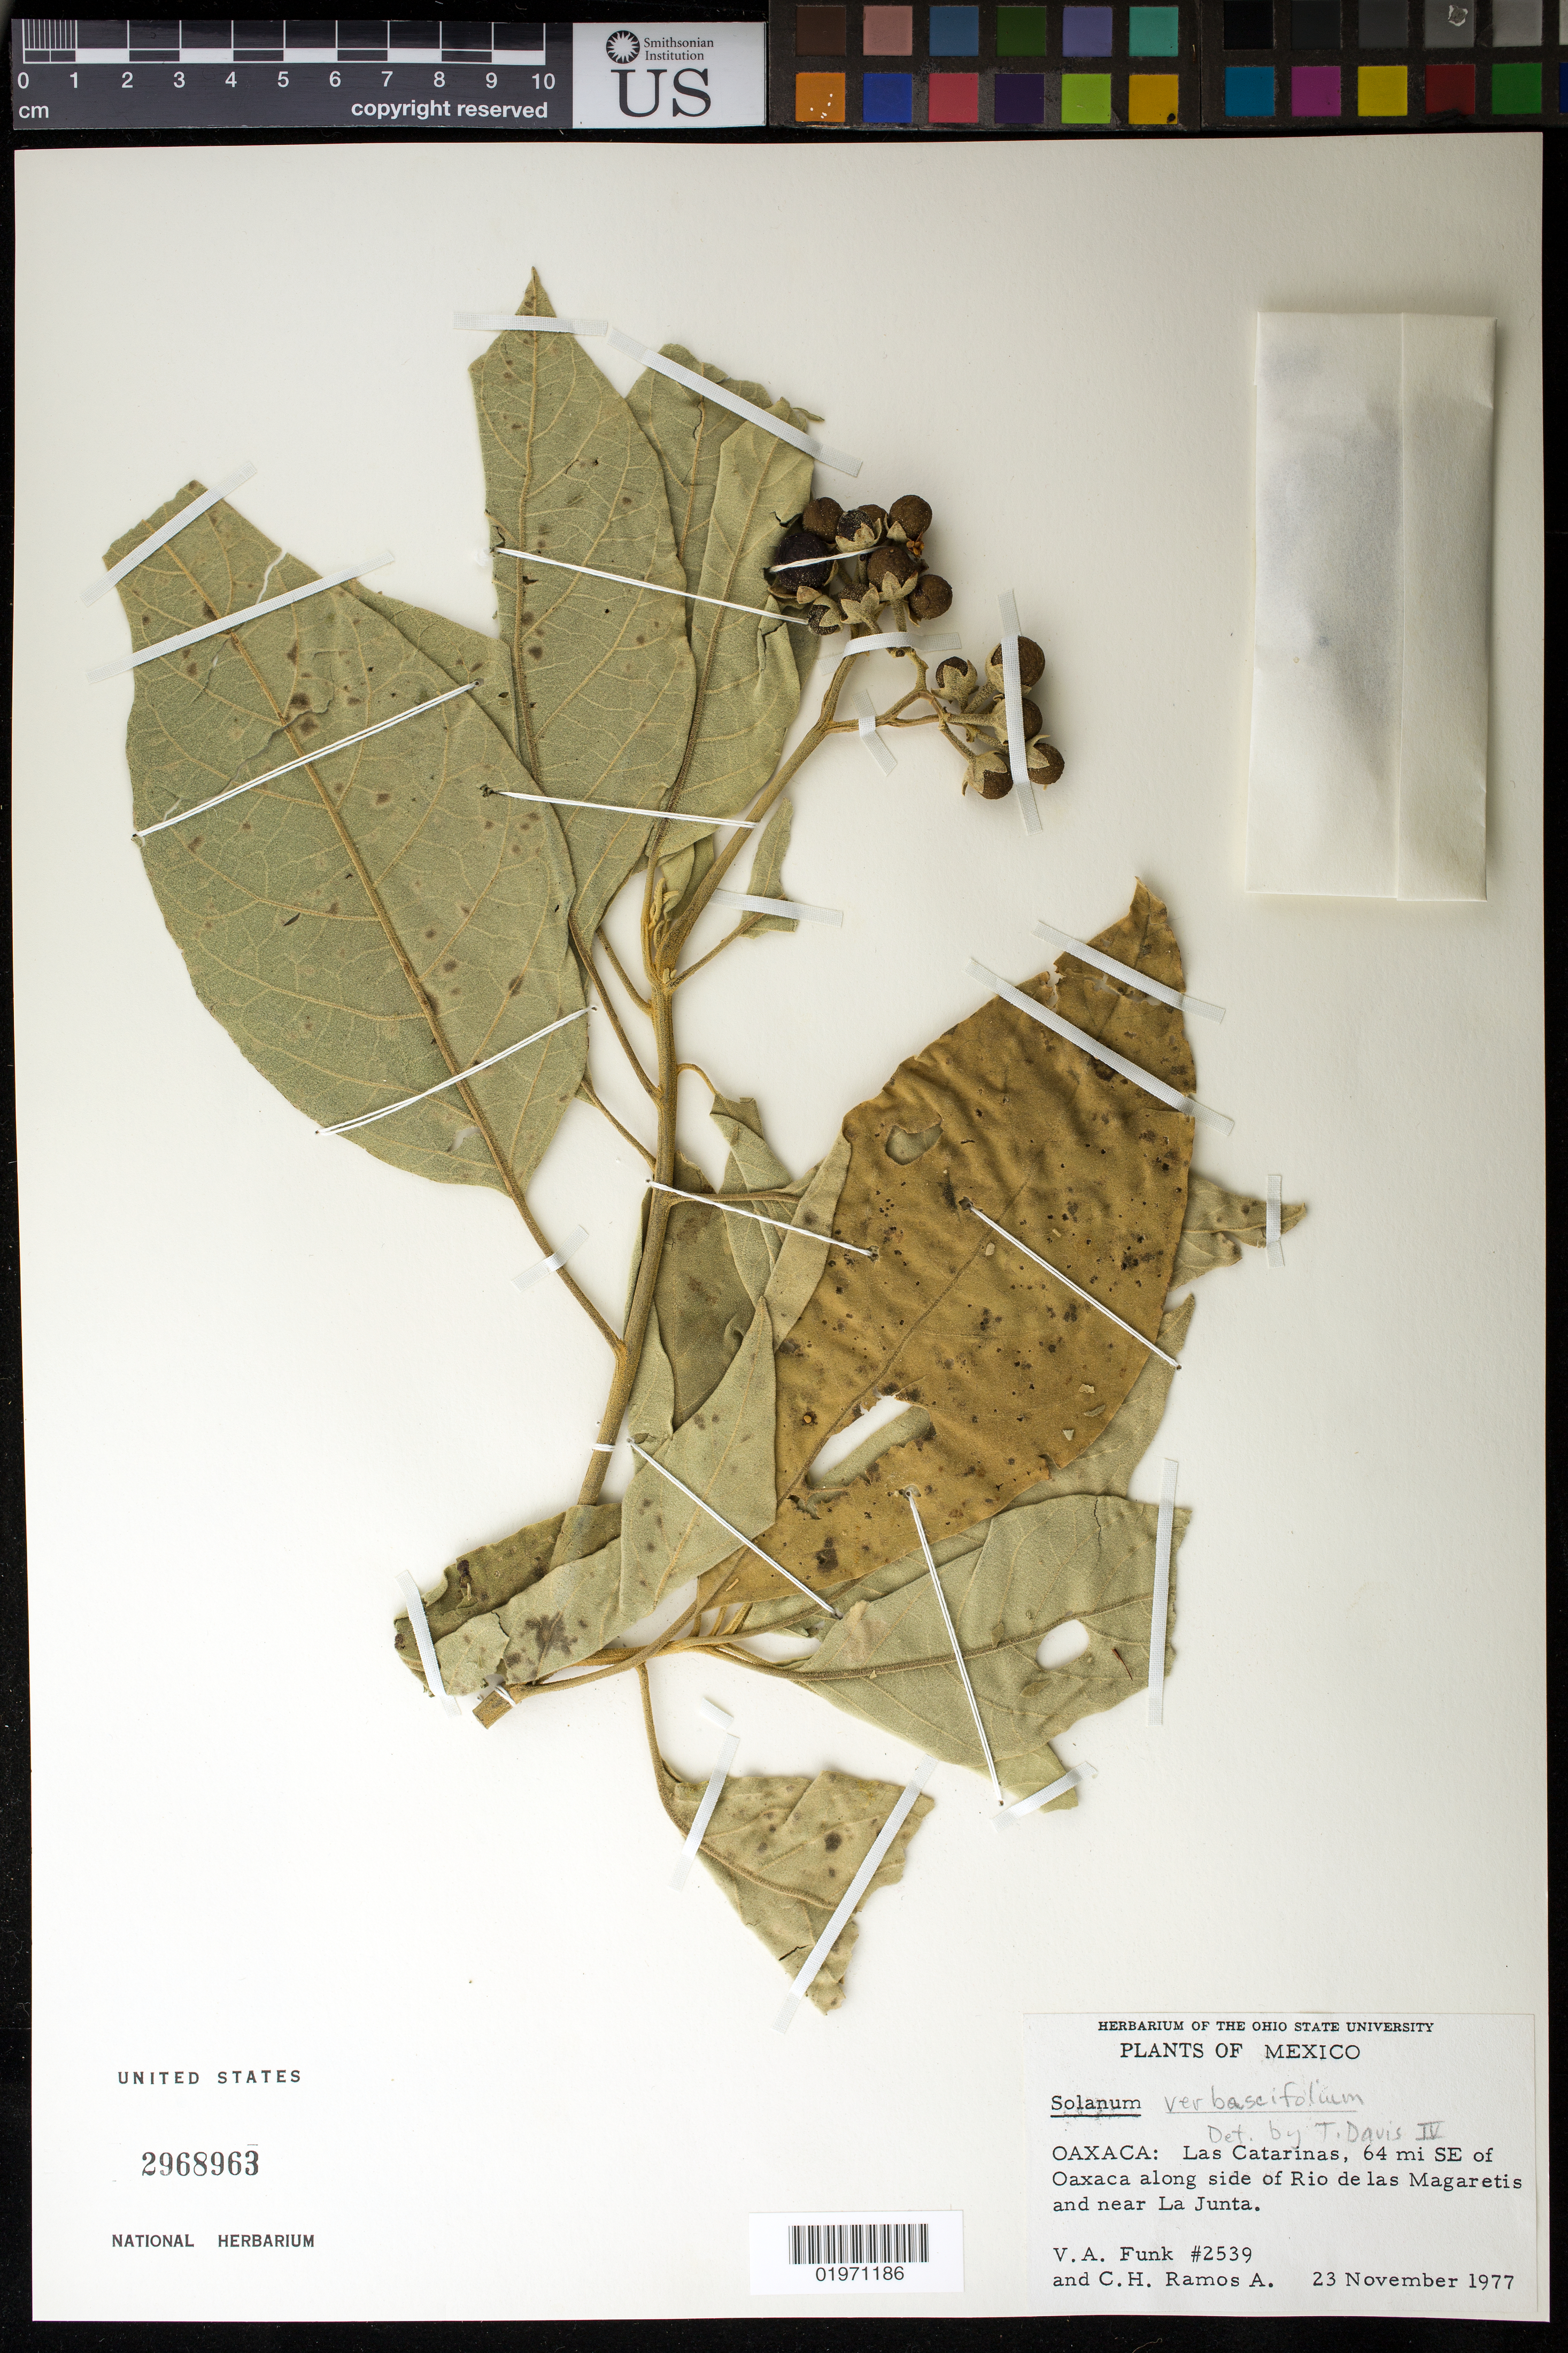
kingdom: Plantae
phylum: Tracheophyta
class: Magnoliopsida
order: Solanales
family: Solanaceae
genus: Solanum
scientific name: Solanum verbascifolium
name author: L.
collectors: V. Funk & C. H. Ramos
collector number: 2539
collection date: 1977-11-23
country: Mexico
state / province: Oaxaca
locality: Las Catarinas, 64 mi SE of Oaxaca along side of Rio de las Magaretis and near La Junta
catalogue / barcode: US 2968963